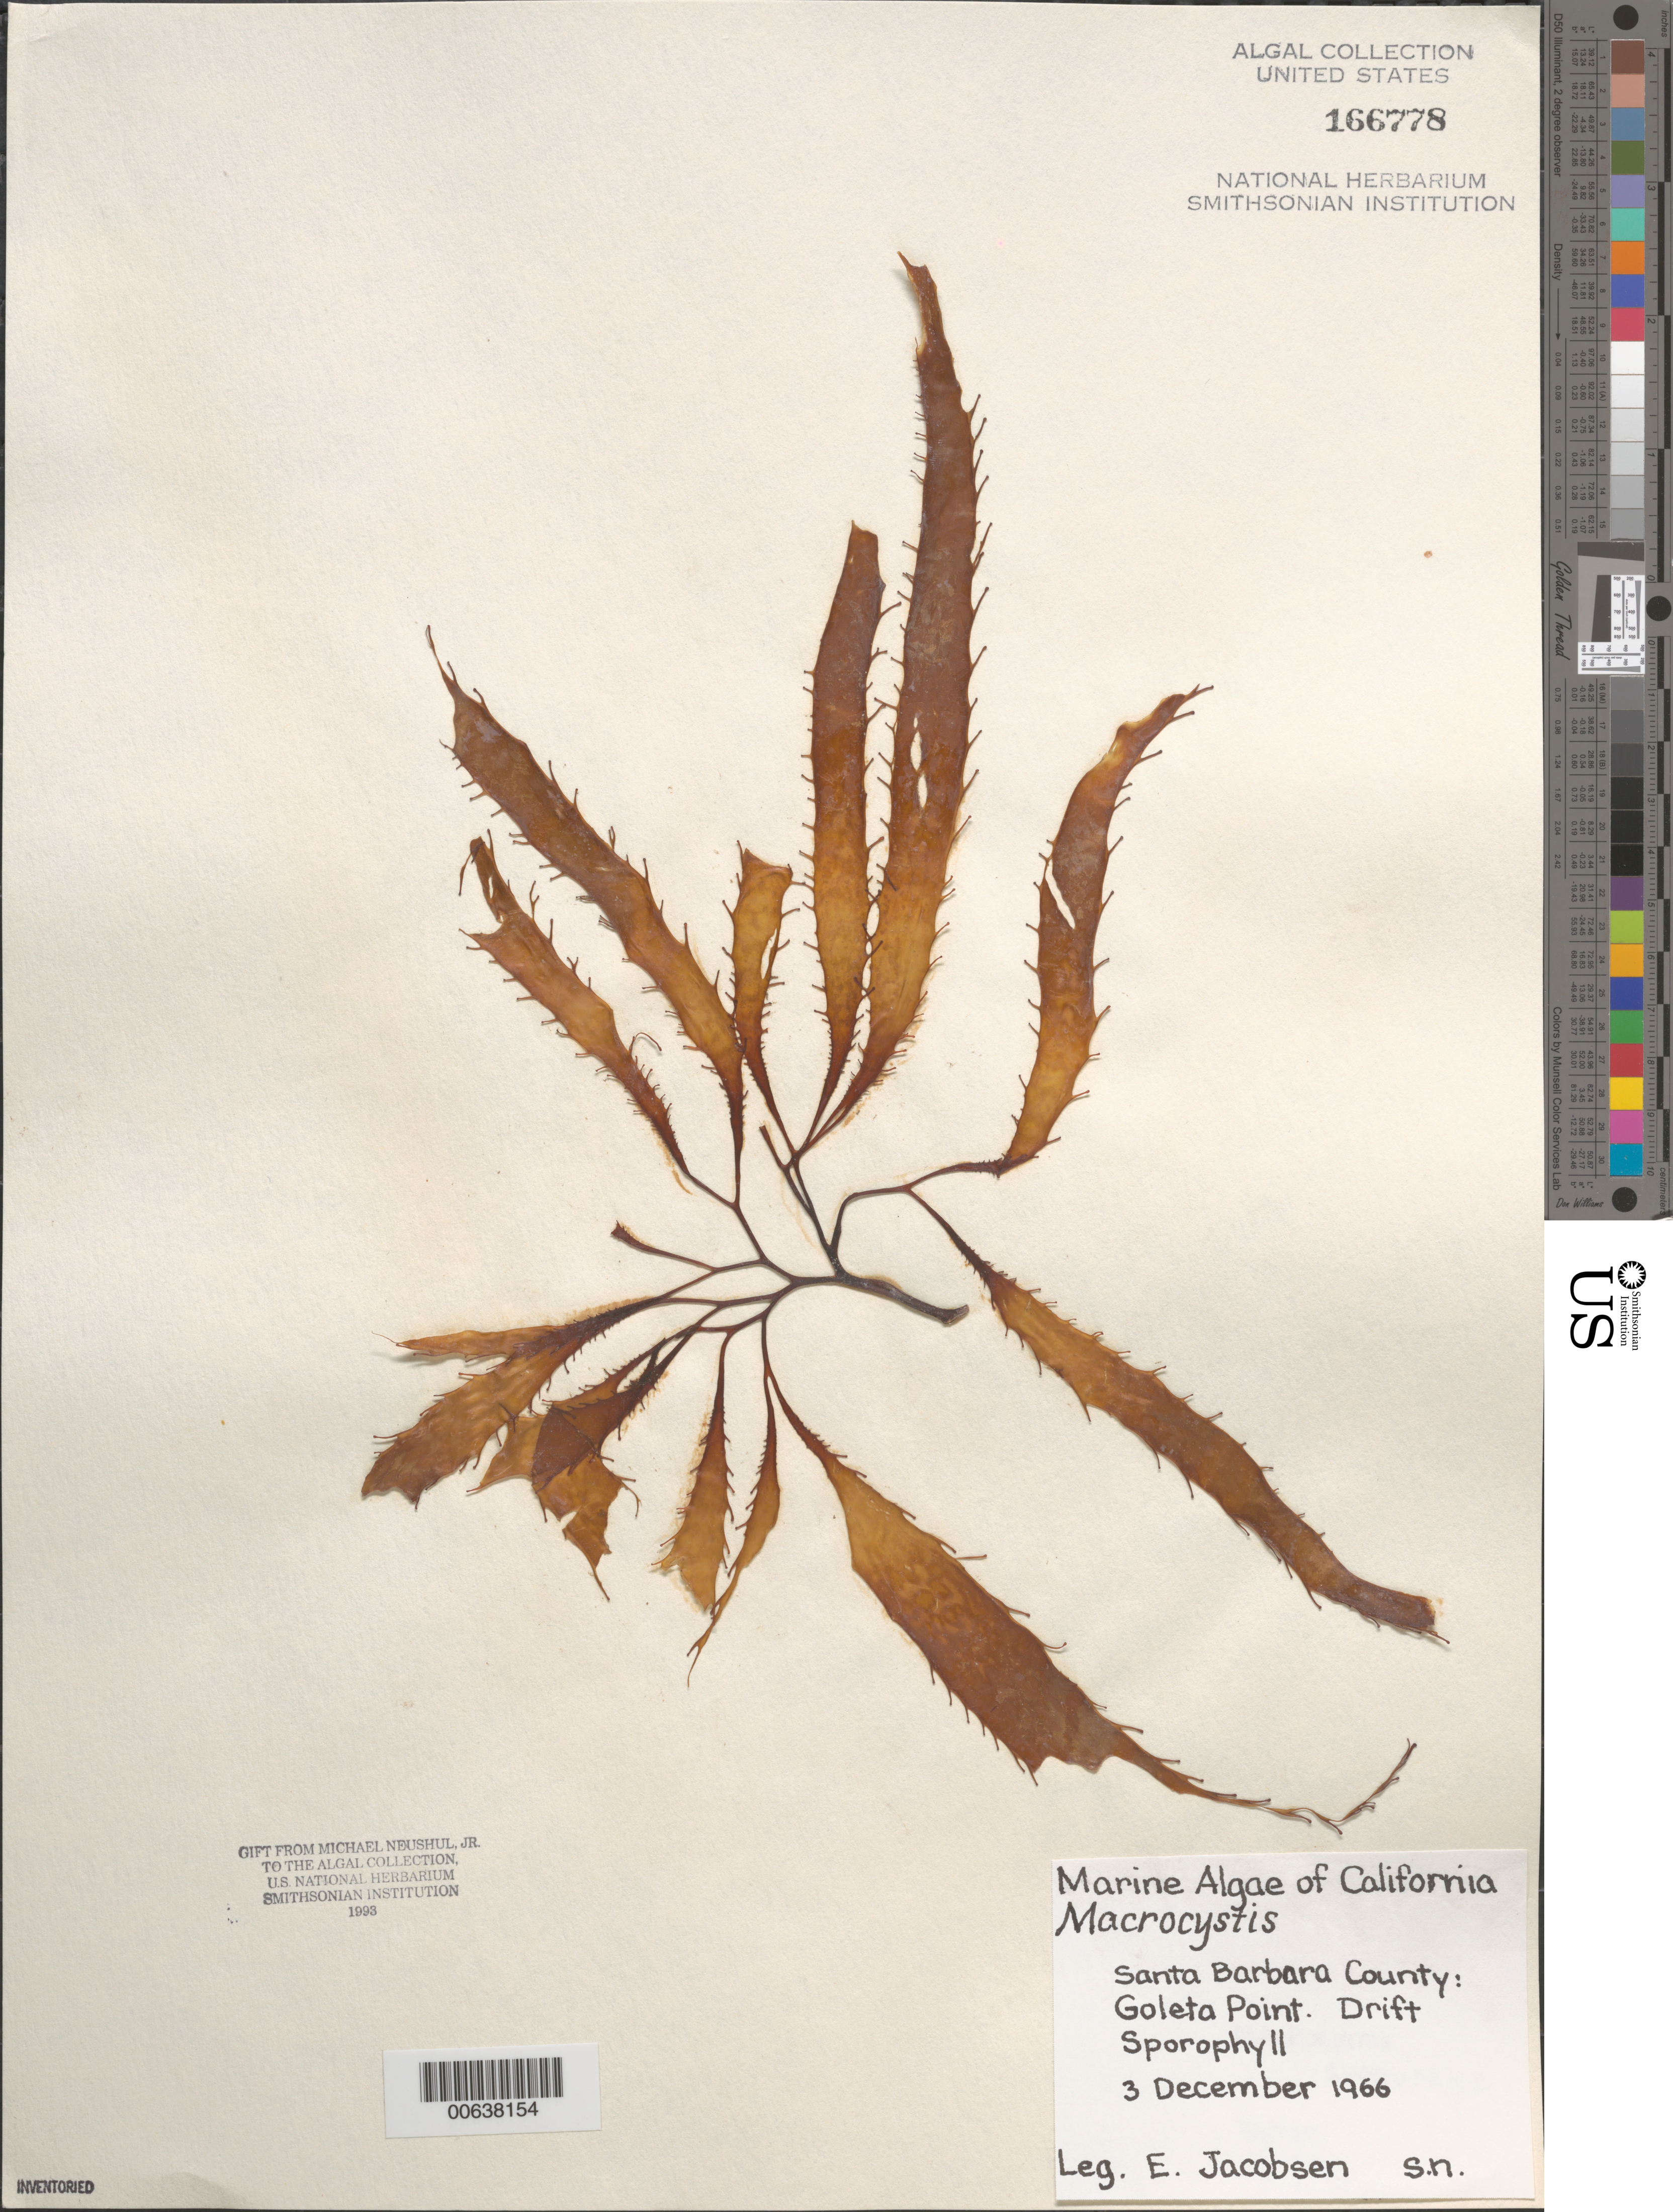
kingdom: Chromista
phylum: Ochrophyta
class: Phaeophyceae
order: Laminariales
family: Laminariaceae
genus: Macrocystis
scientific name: Macrocystis sp.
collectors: E. Jacobsen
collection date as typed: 03 Dec 1966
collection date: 1966-12-03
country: United States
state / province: California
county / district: Santa Barbara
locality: Goleta Point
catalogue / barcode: US 166778